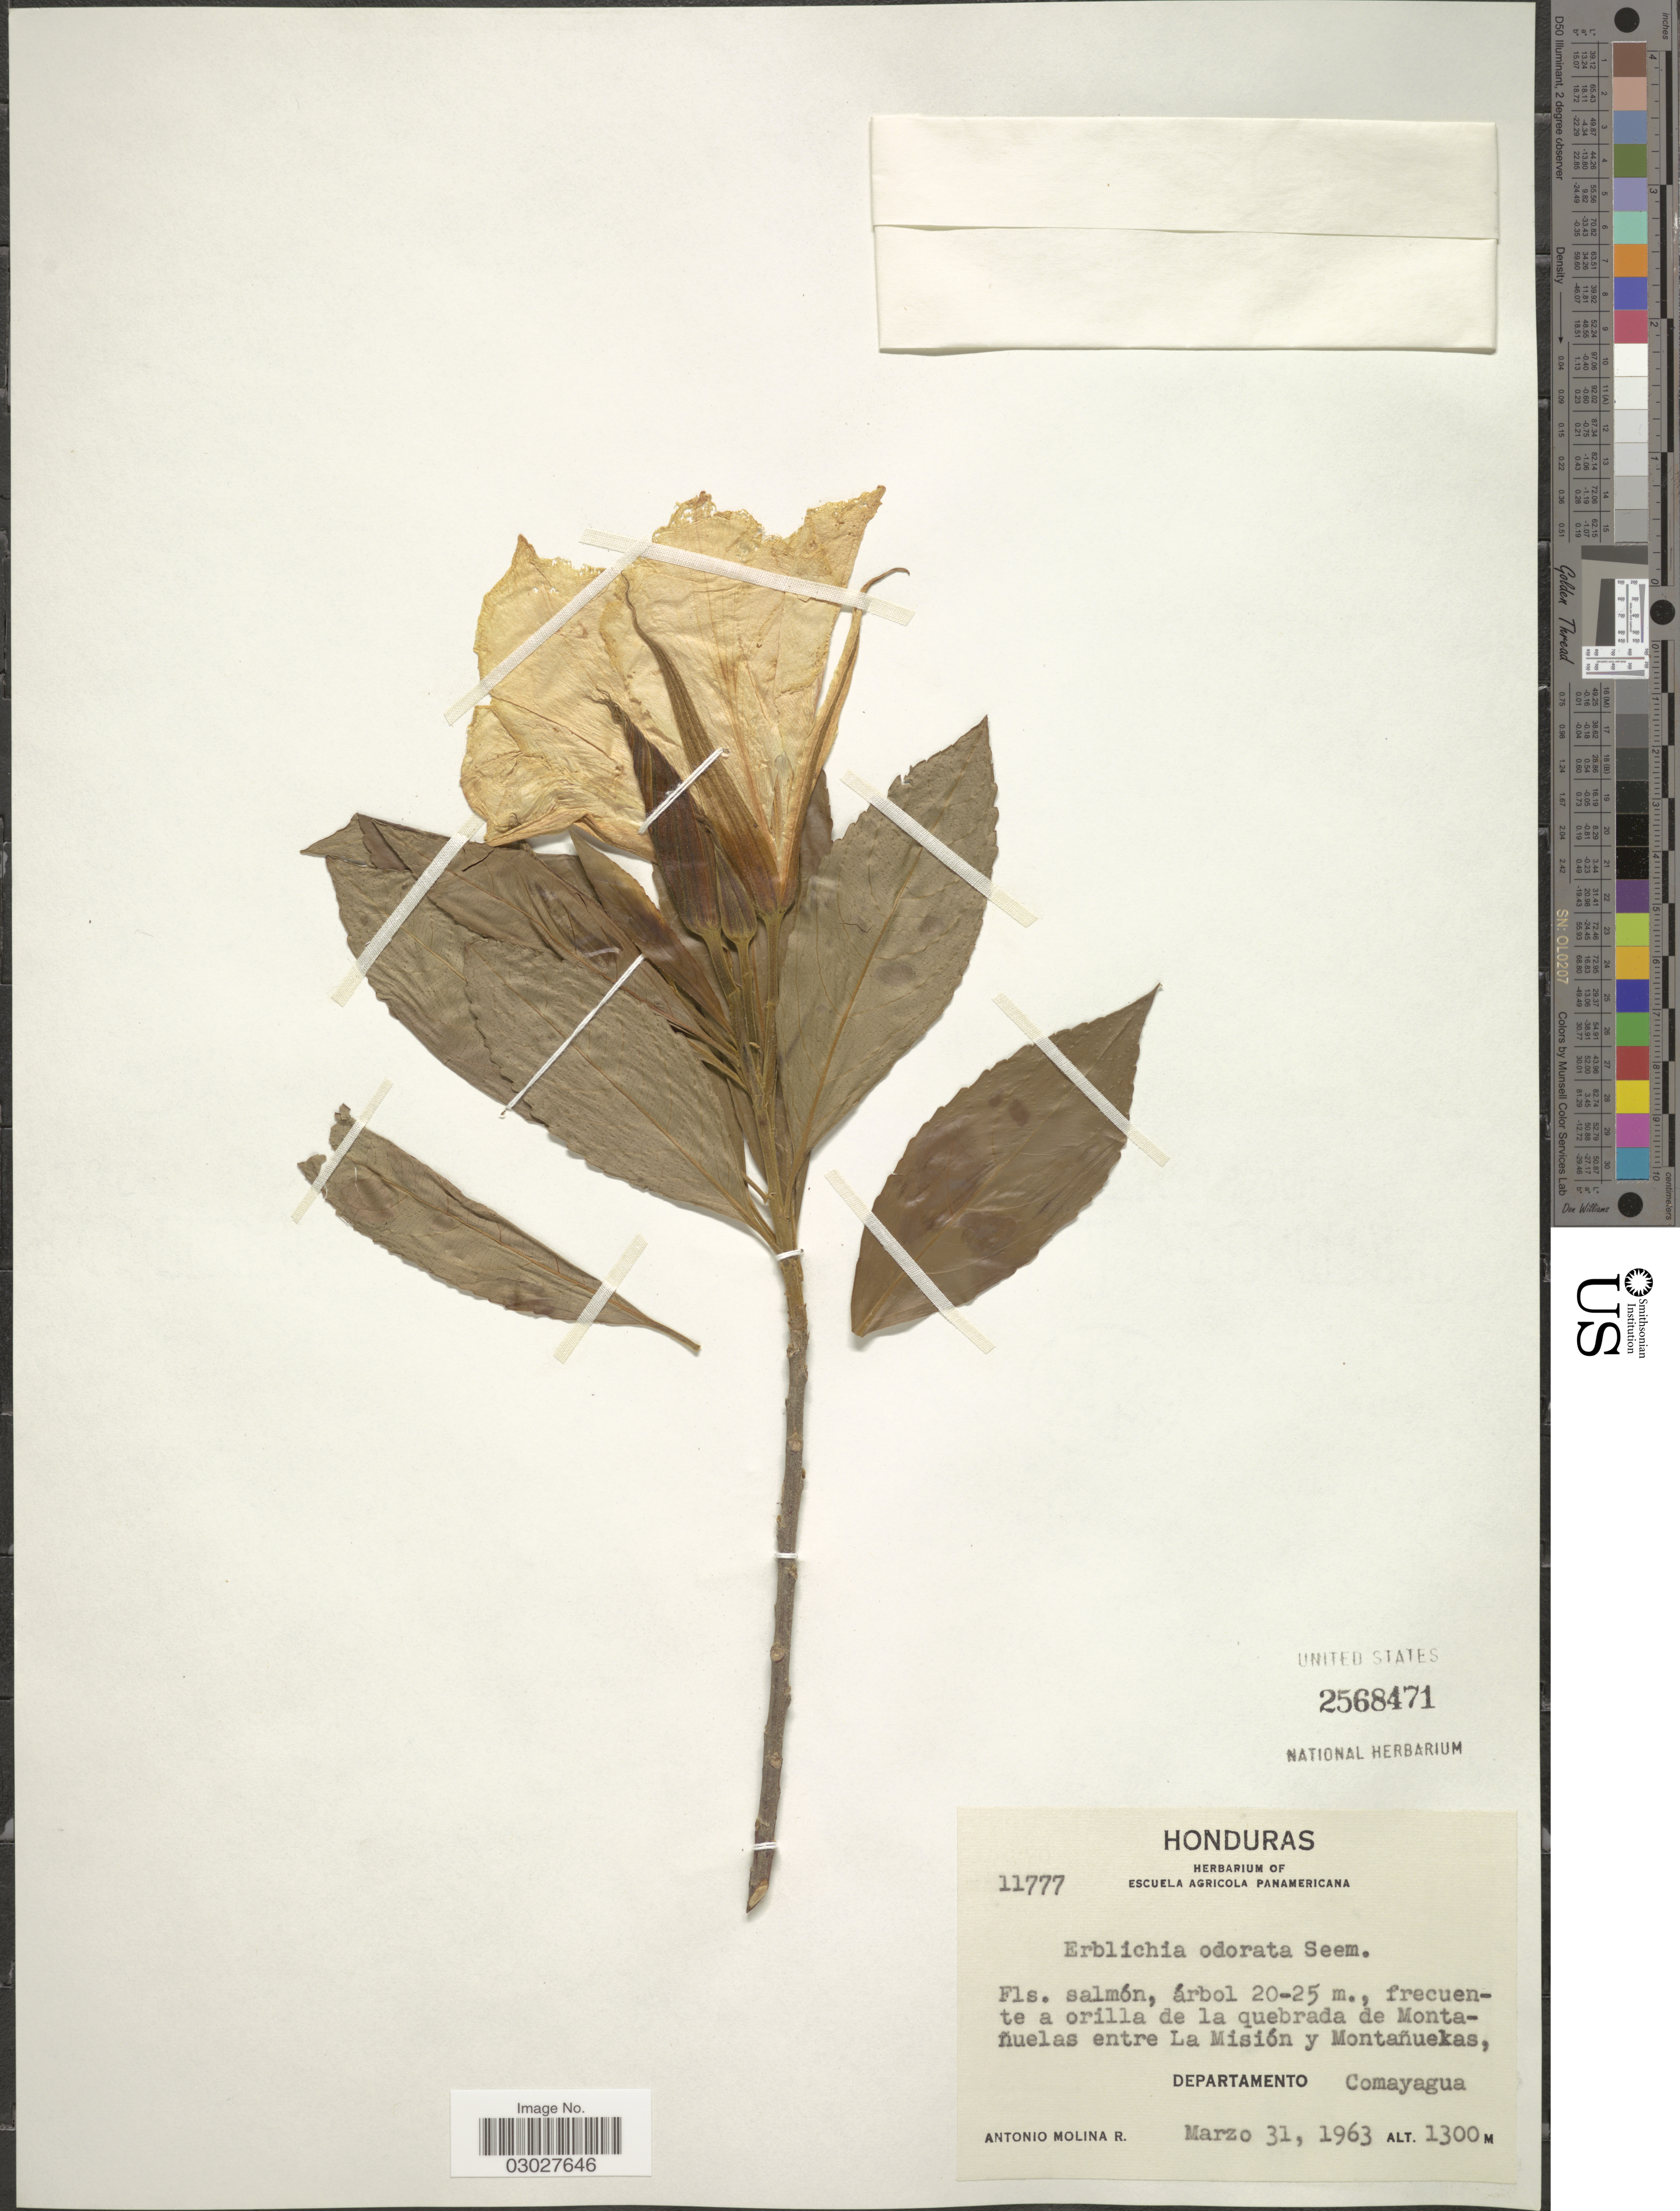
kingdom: Plantae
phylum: Tracheophyta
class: Magnoliopsida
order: Malpighiales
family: Turneraceae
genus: Erblichia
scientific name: Erblichia odorata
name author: Seem.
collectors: A. Molina R.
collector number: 11777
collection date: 1963-03-31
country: Honduras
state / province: Comayagua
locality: Orilla de la quebrada de Montañuelas entre La Misión y Montañuelas, Departamento Comayagua.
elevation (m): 1300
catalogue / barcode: US 2568471